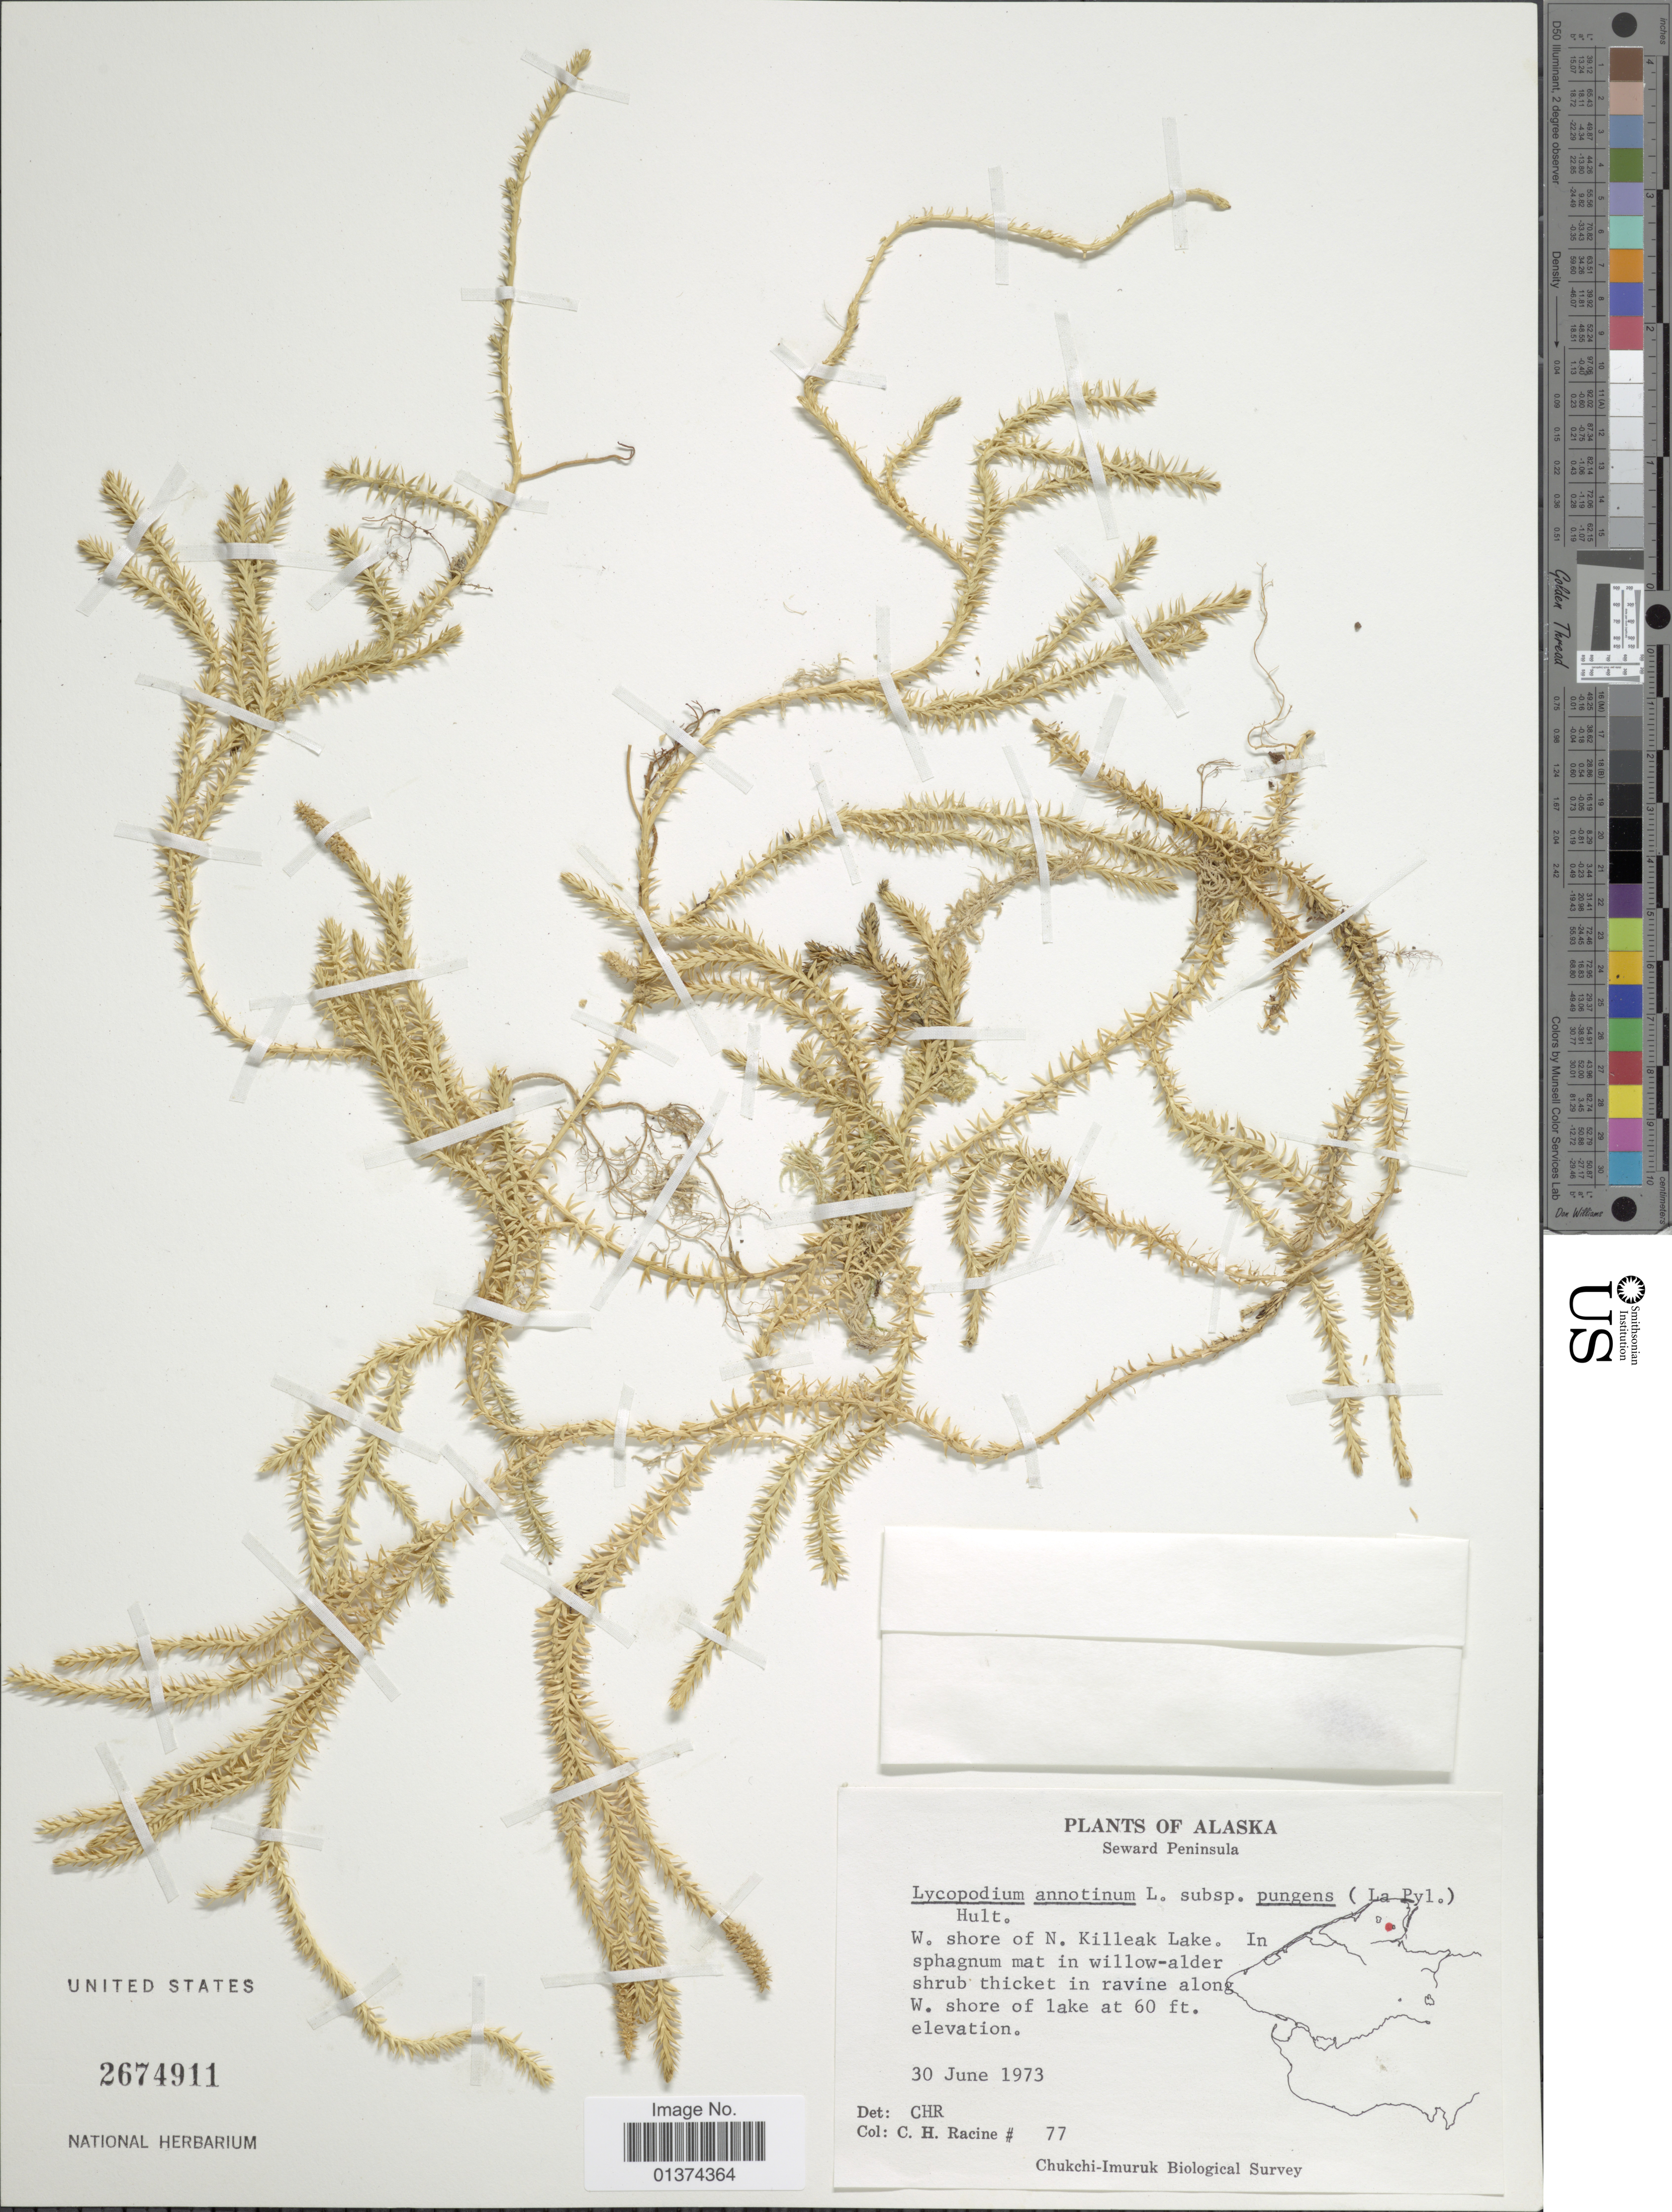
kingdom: Plantae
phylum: Tracheophyta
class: Lycopodiopsida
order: Lycopodiales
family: Lycopodiaceae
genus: Spinulum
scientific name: Spinulum annotinum subsp. annotinum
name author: (L.) A. Haines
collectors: C. Racine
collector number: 77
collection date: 1973-06-30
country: United States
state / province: Alaska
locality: Seward Peninsula, W shore of N Killeak Lake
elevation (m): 18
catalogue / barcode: US 2674911